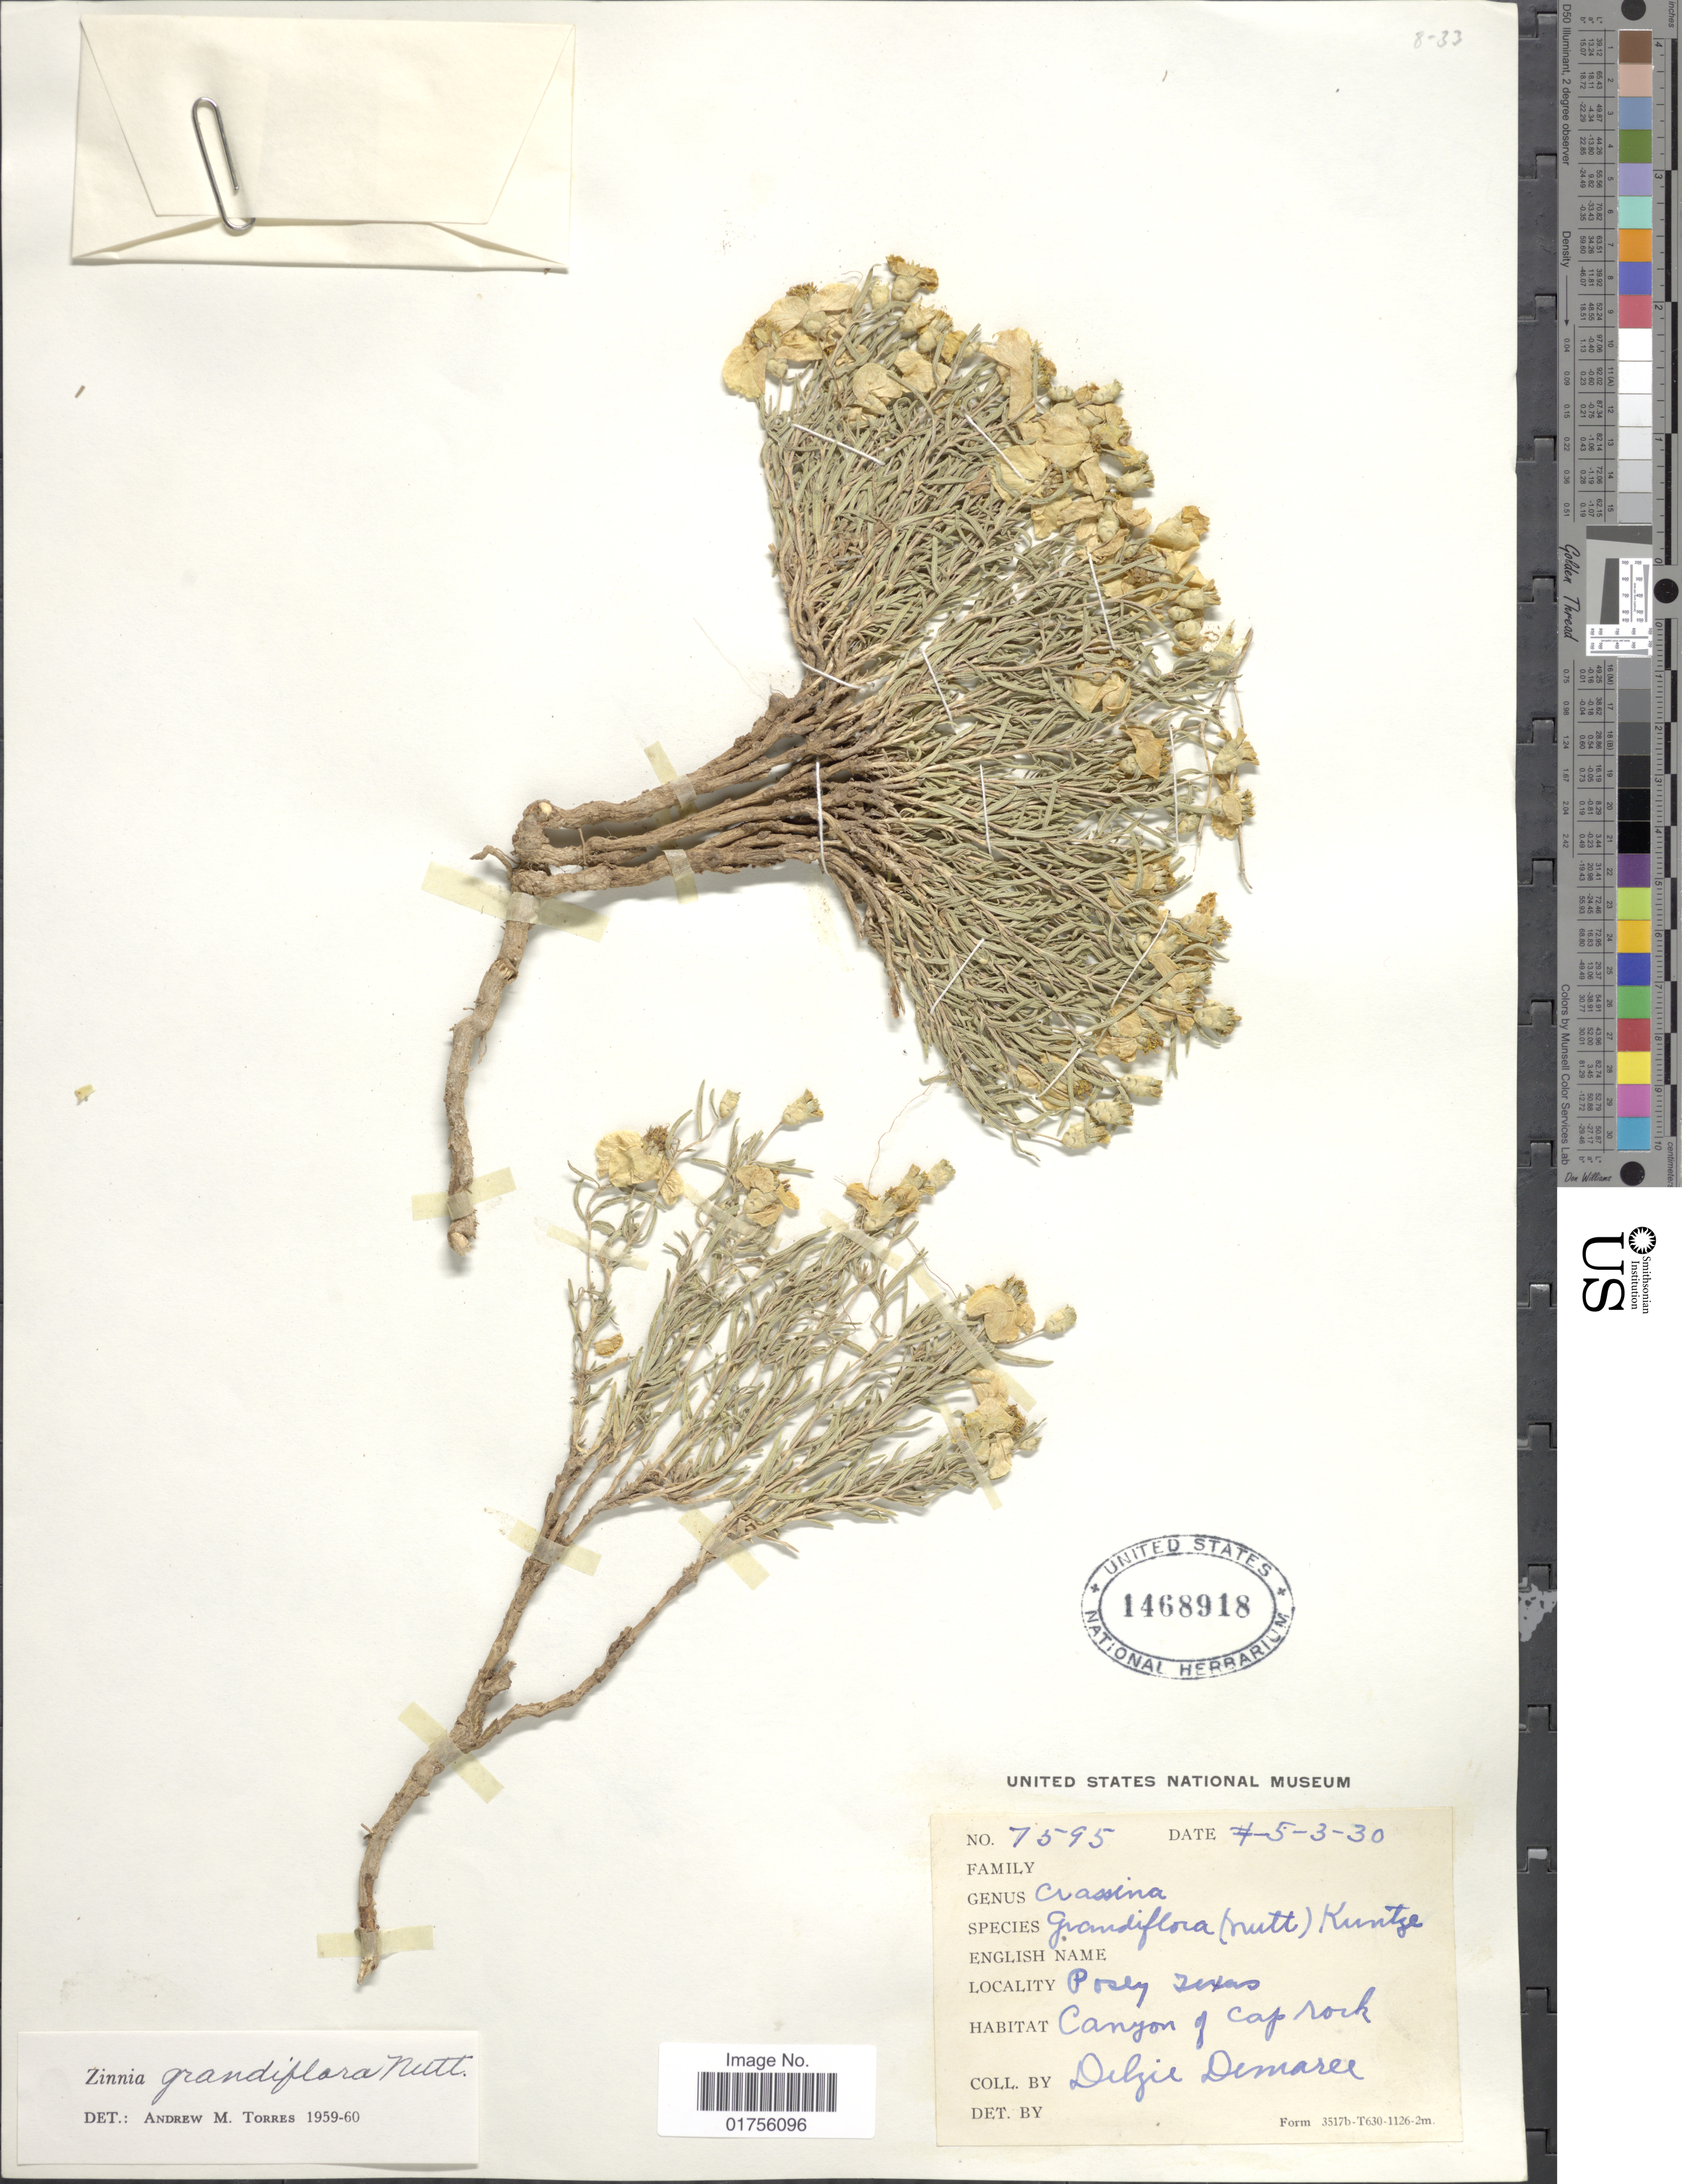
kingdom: Plantae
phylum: Tracheophyta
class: Magnoliopsida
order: Asterales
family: Asteraceae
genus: Zinnia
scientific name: Zinnia grandiflora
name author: Nutt.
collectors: D. Demaree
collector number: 7595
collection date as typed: Transcribed d/m/y: 3/5/30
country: United States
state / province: Texas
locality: Posey Texas, Canyon of Cap Rock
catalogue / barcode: US 1468918